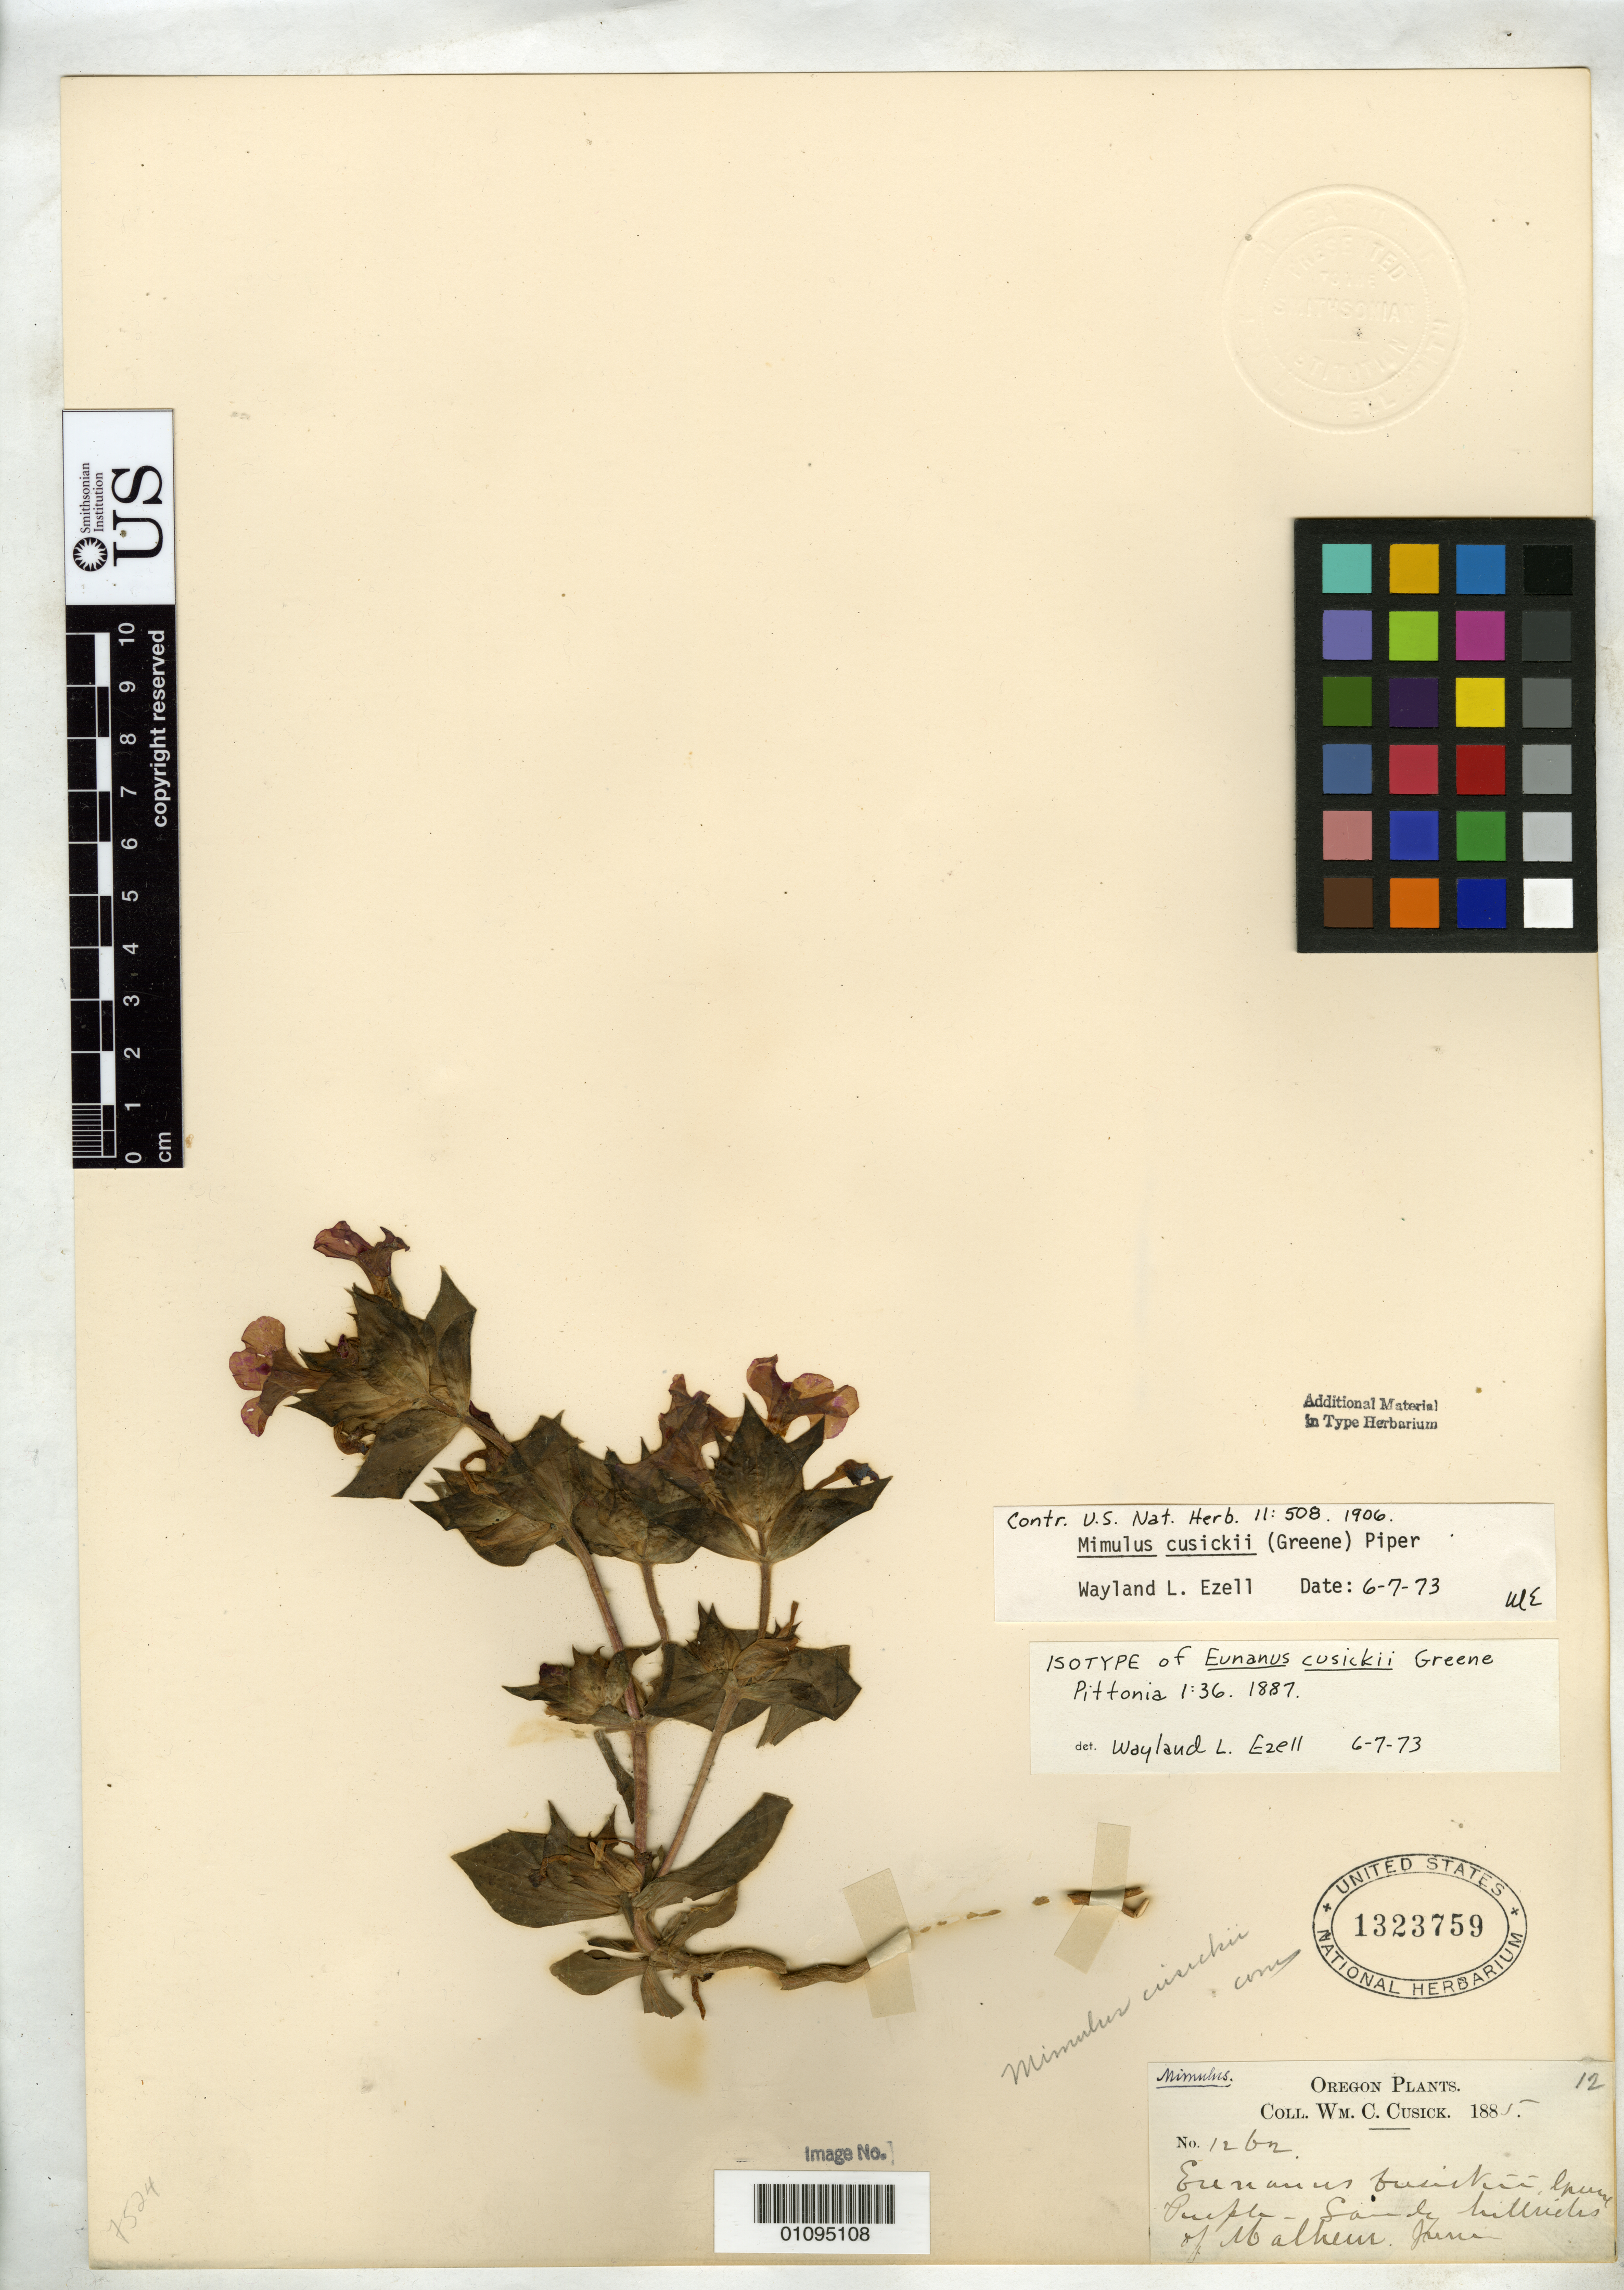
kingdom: Plantae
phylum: Tracheophyta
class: Magnoliopsida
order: Lamiales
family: Phrymaceae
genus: Eunanus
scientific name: Eunanus cusickii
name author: Greene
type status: Isotype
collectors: W. C. Cusick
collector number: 1262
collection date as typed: Jun 1885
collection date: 1885-06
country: United States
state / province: Oregon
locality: Malheur River.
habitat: Sandy hillsides of Malheur.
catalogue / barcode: US 1323759